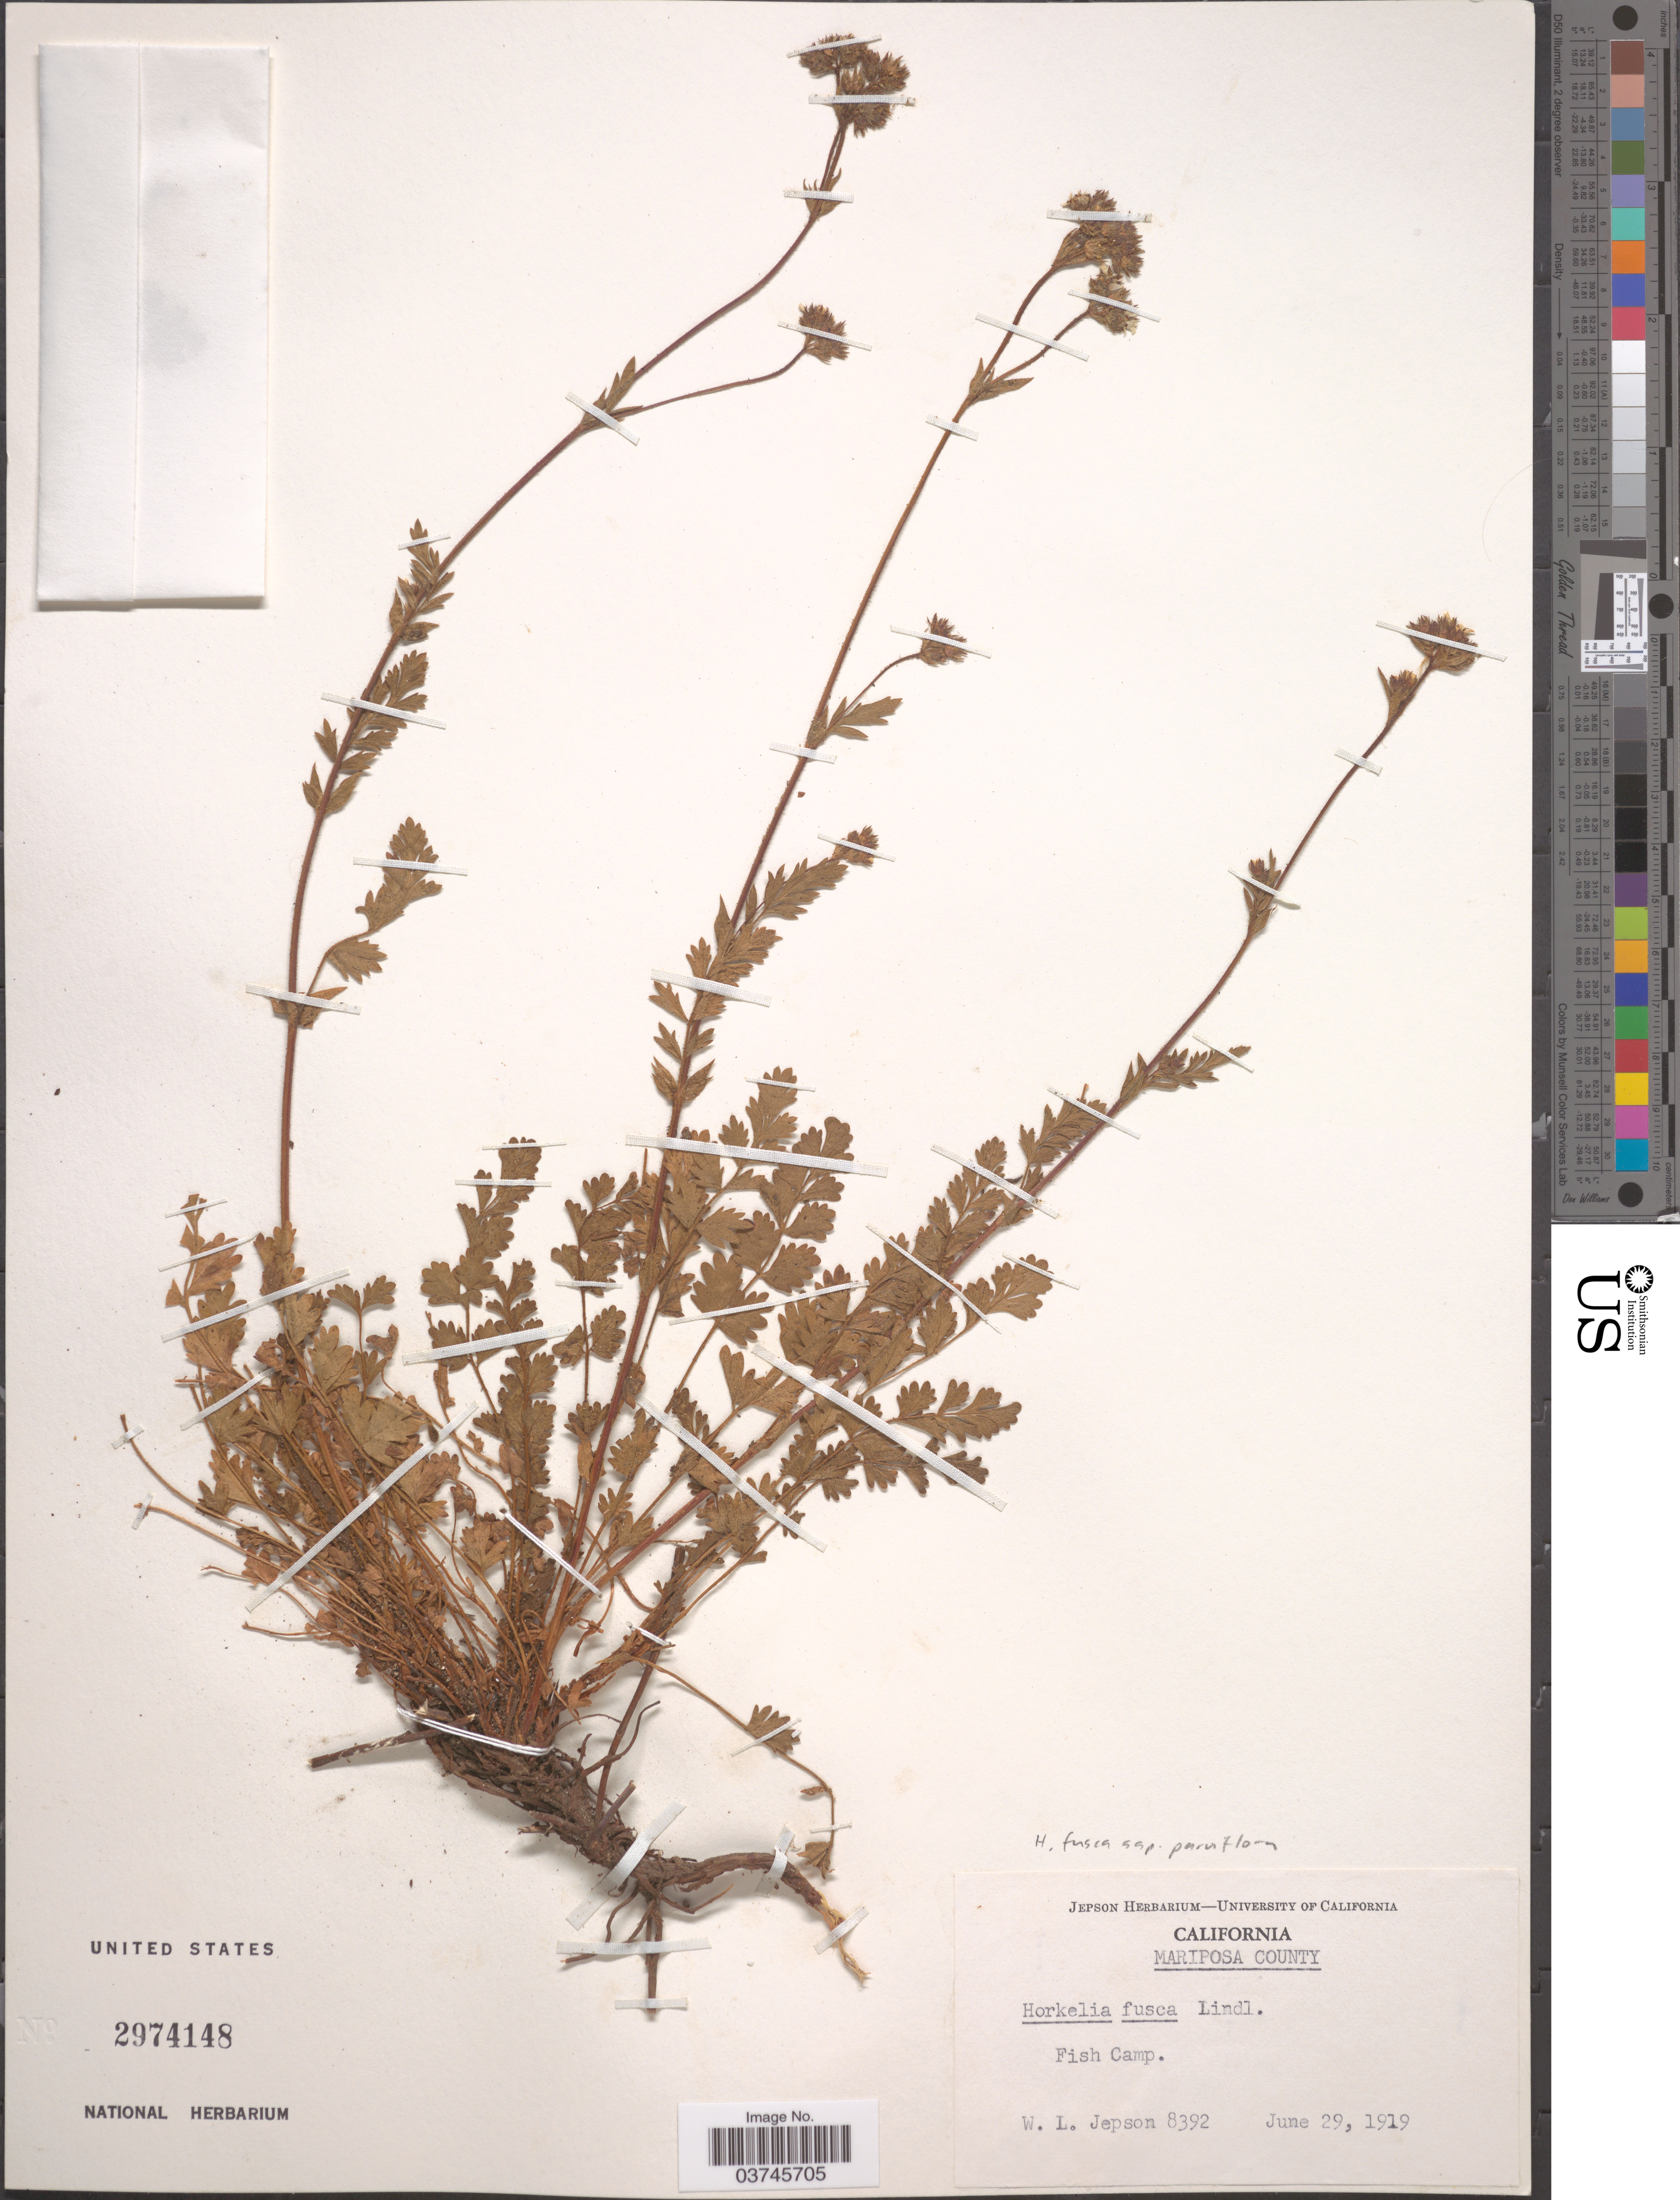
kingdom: Plantae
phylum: Tracheophyta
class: Magnoliopsida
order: Rosales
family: Rosaceae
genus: Potentilla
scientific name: Potentilla douglasii var. parviflora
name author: (Nutt. ex Hook. & Arn.) J.T. Howell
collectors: W. L. Jepson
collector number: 8392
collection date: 1919-06-29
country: United States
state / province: California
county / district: Mariposa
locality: Mariposa County. Fish Camp.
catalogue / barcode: US 2974148